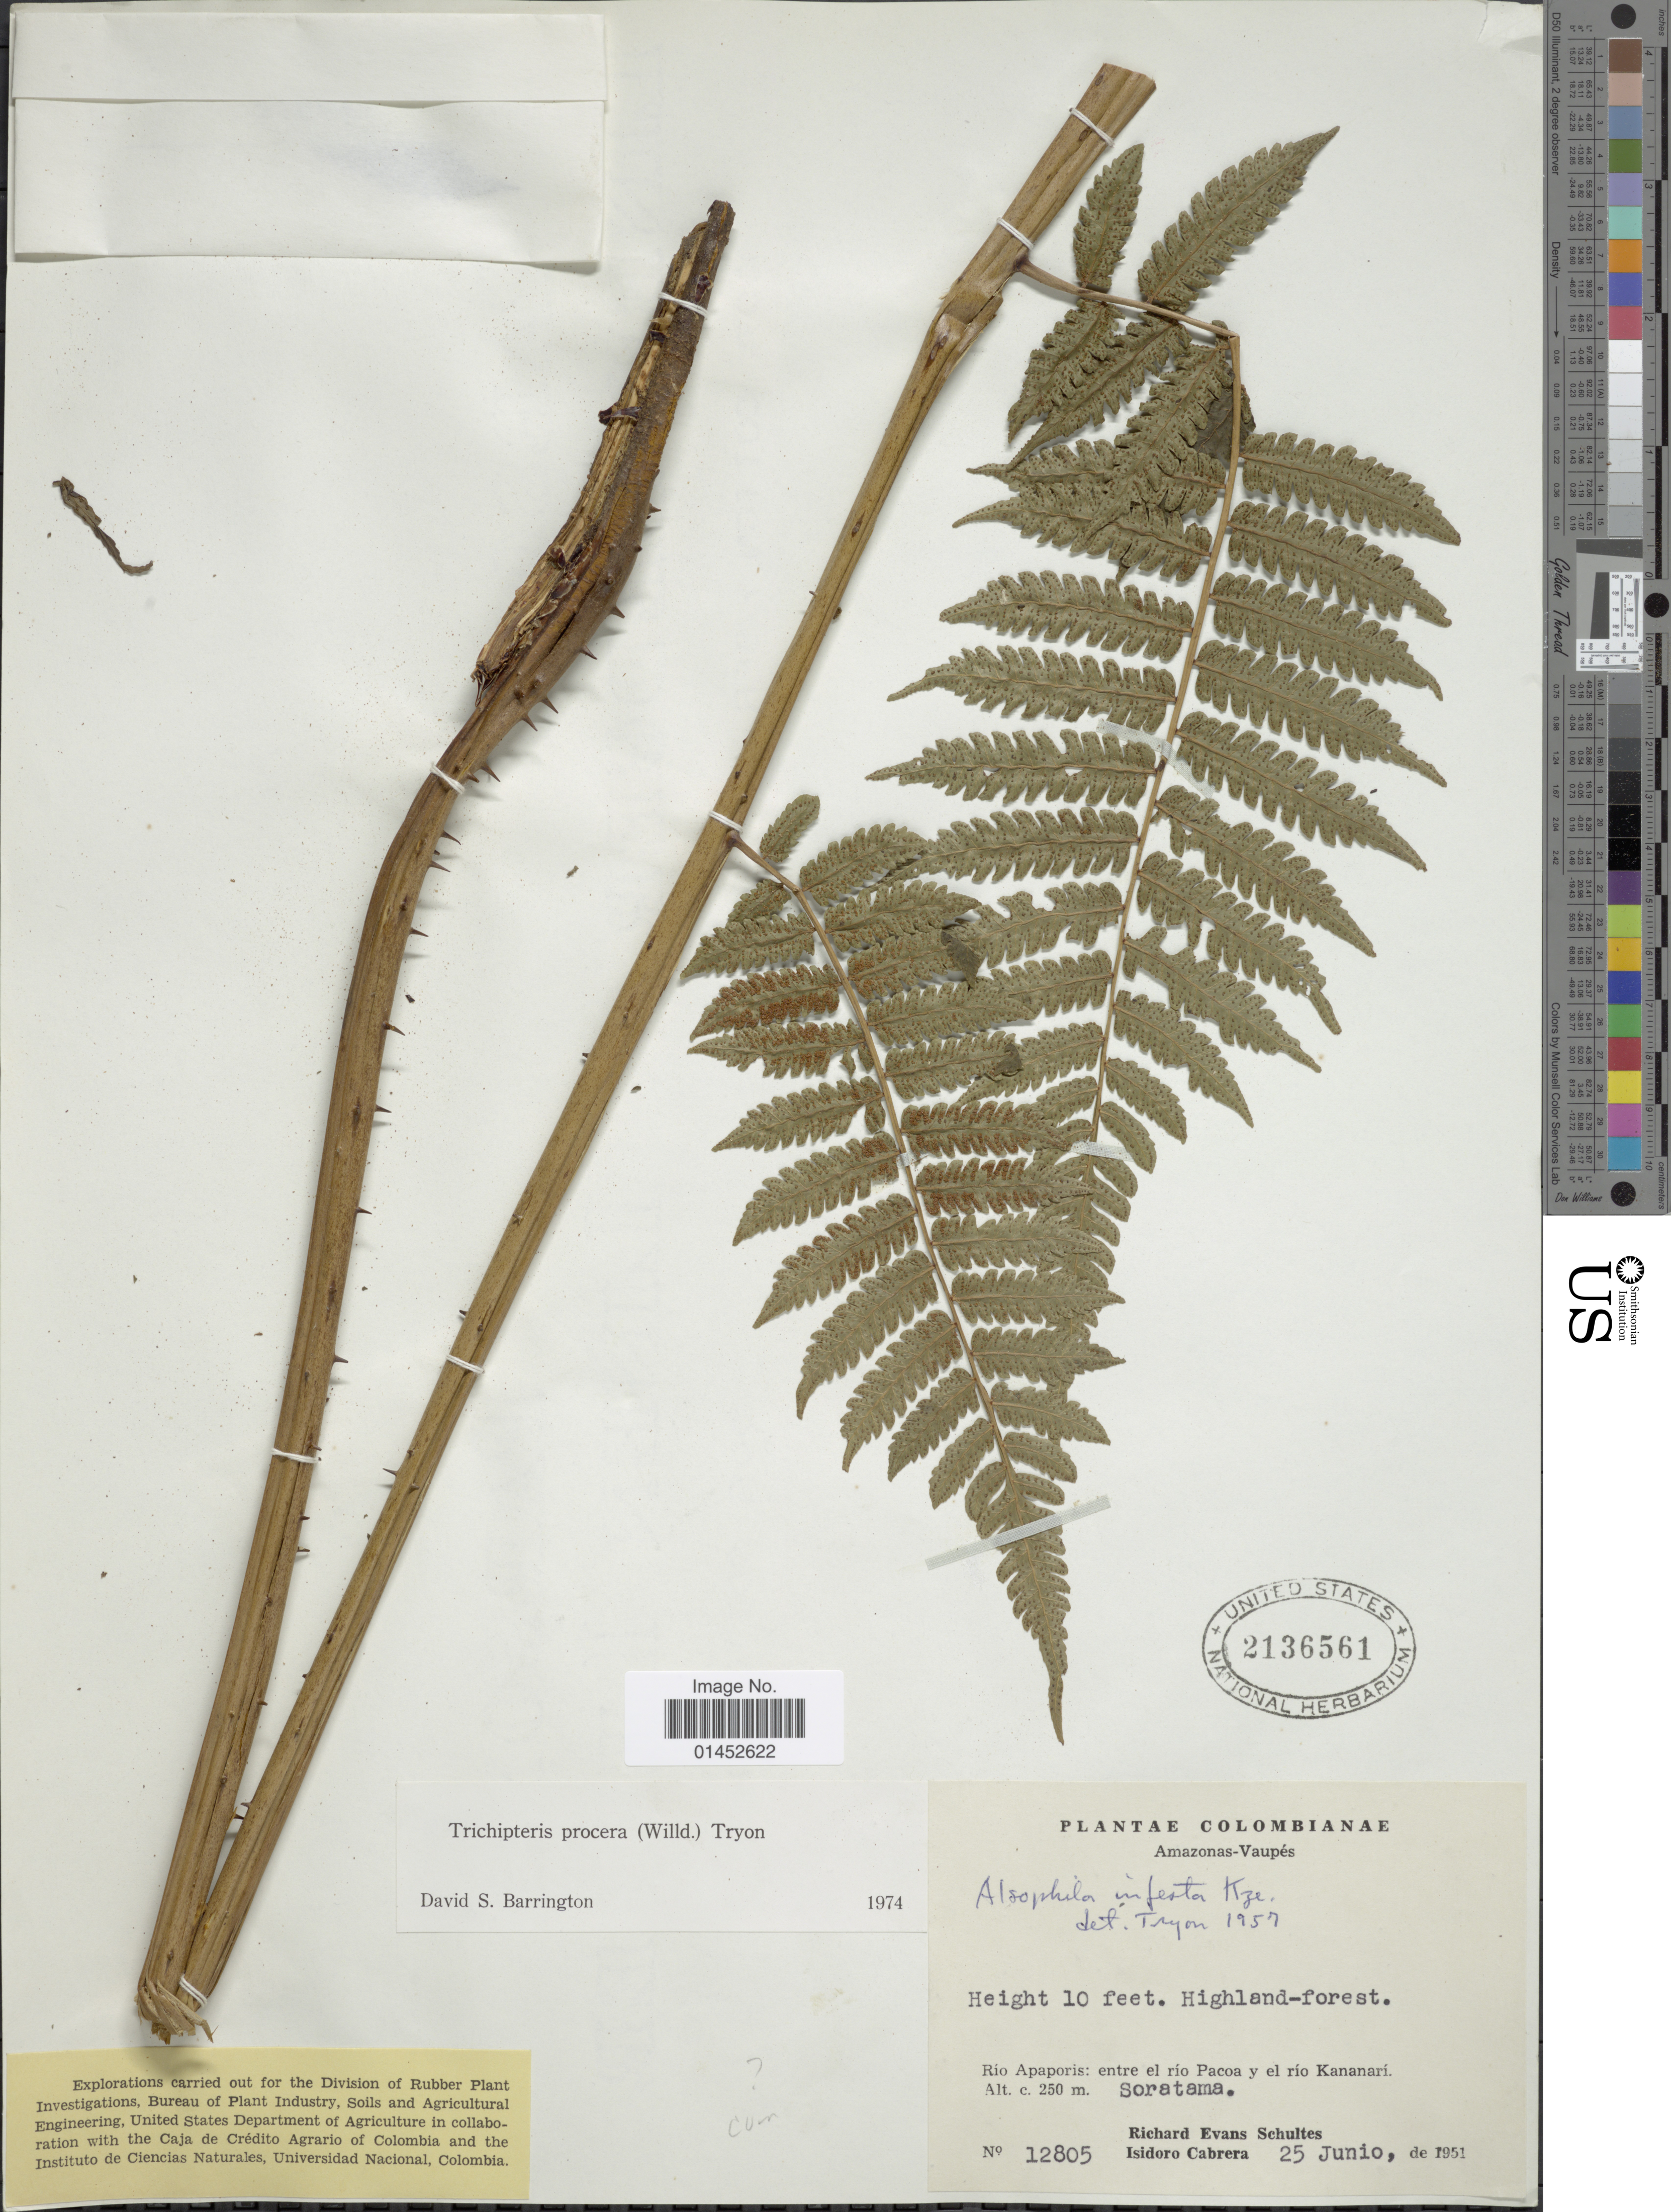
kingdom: Plantae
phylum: Tracheophyta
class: Polypodiopsida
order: Cyatheales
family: Cyatheaceae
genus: Cyathea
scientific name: Cyathea pungens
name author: (Willd.) Domin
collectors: R. E. Schultes & I. Cabrera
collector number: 12805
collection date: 1951-06-25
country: Colombia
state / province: Amazônas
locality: Amazonas-Vaupés, Rio Apaporis: entre el río Pacoa y el río Kananarí, Soratama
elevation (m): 250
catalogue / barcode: US 2136561